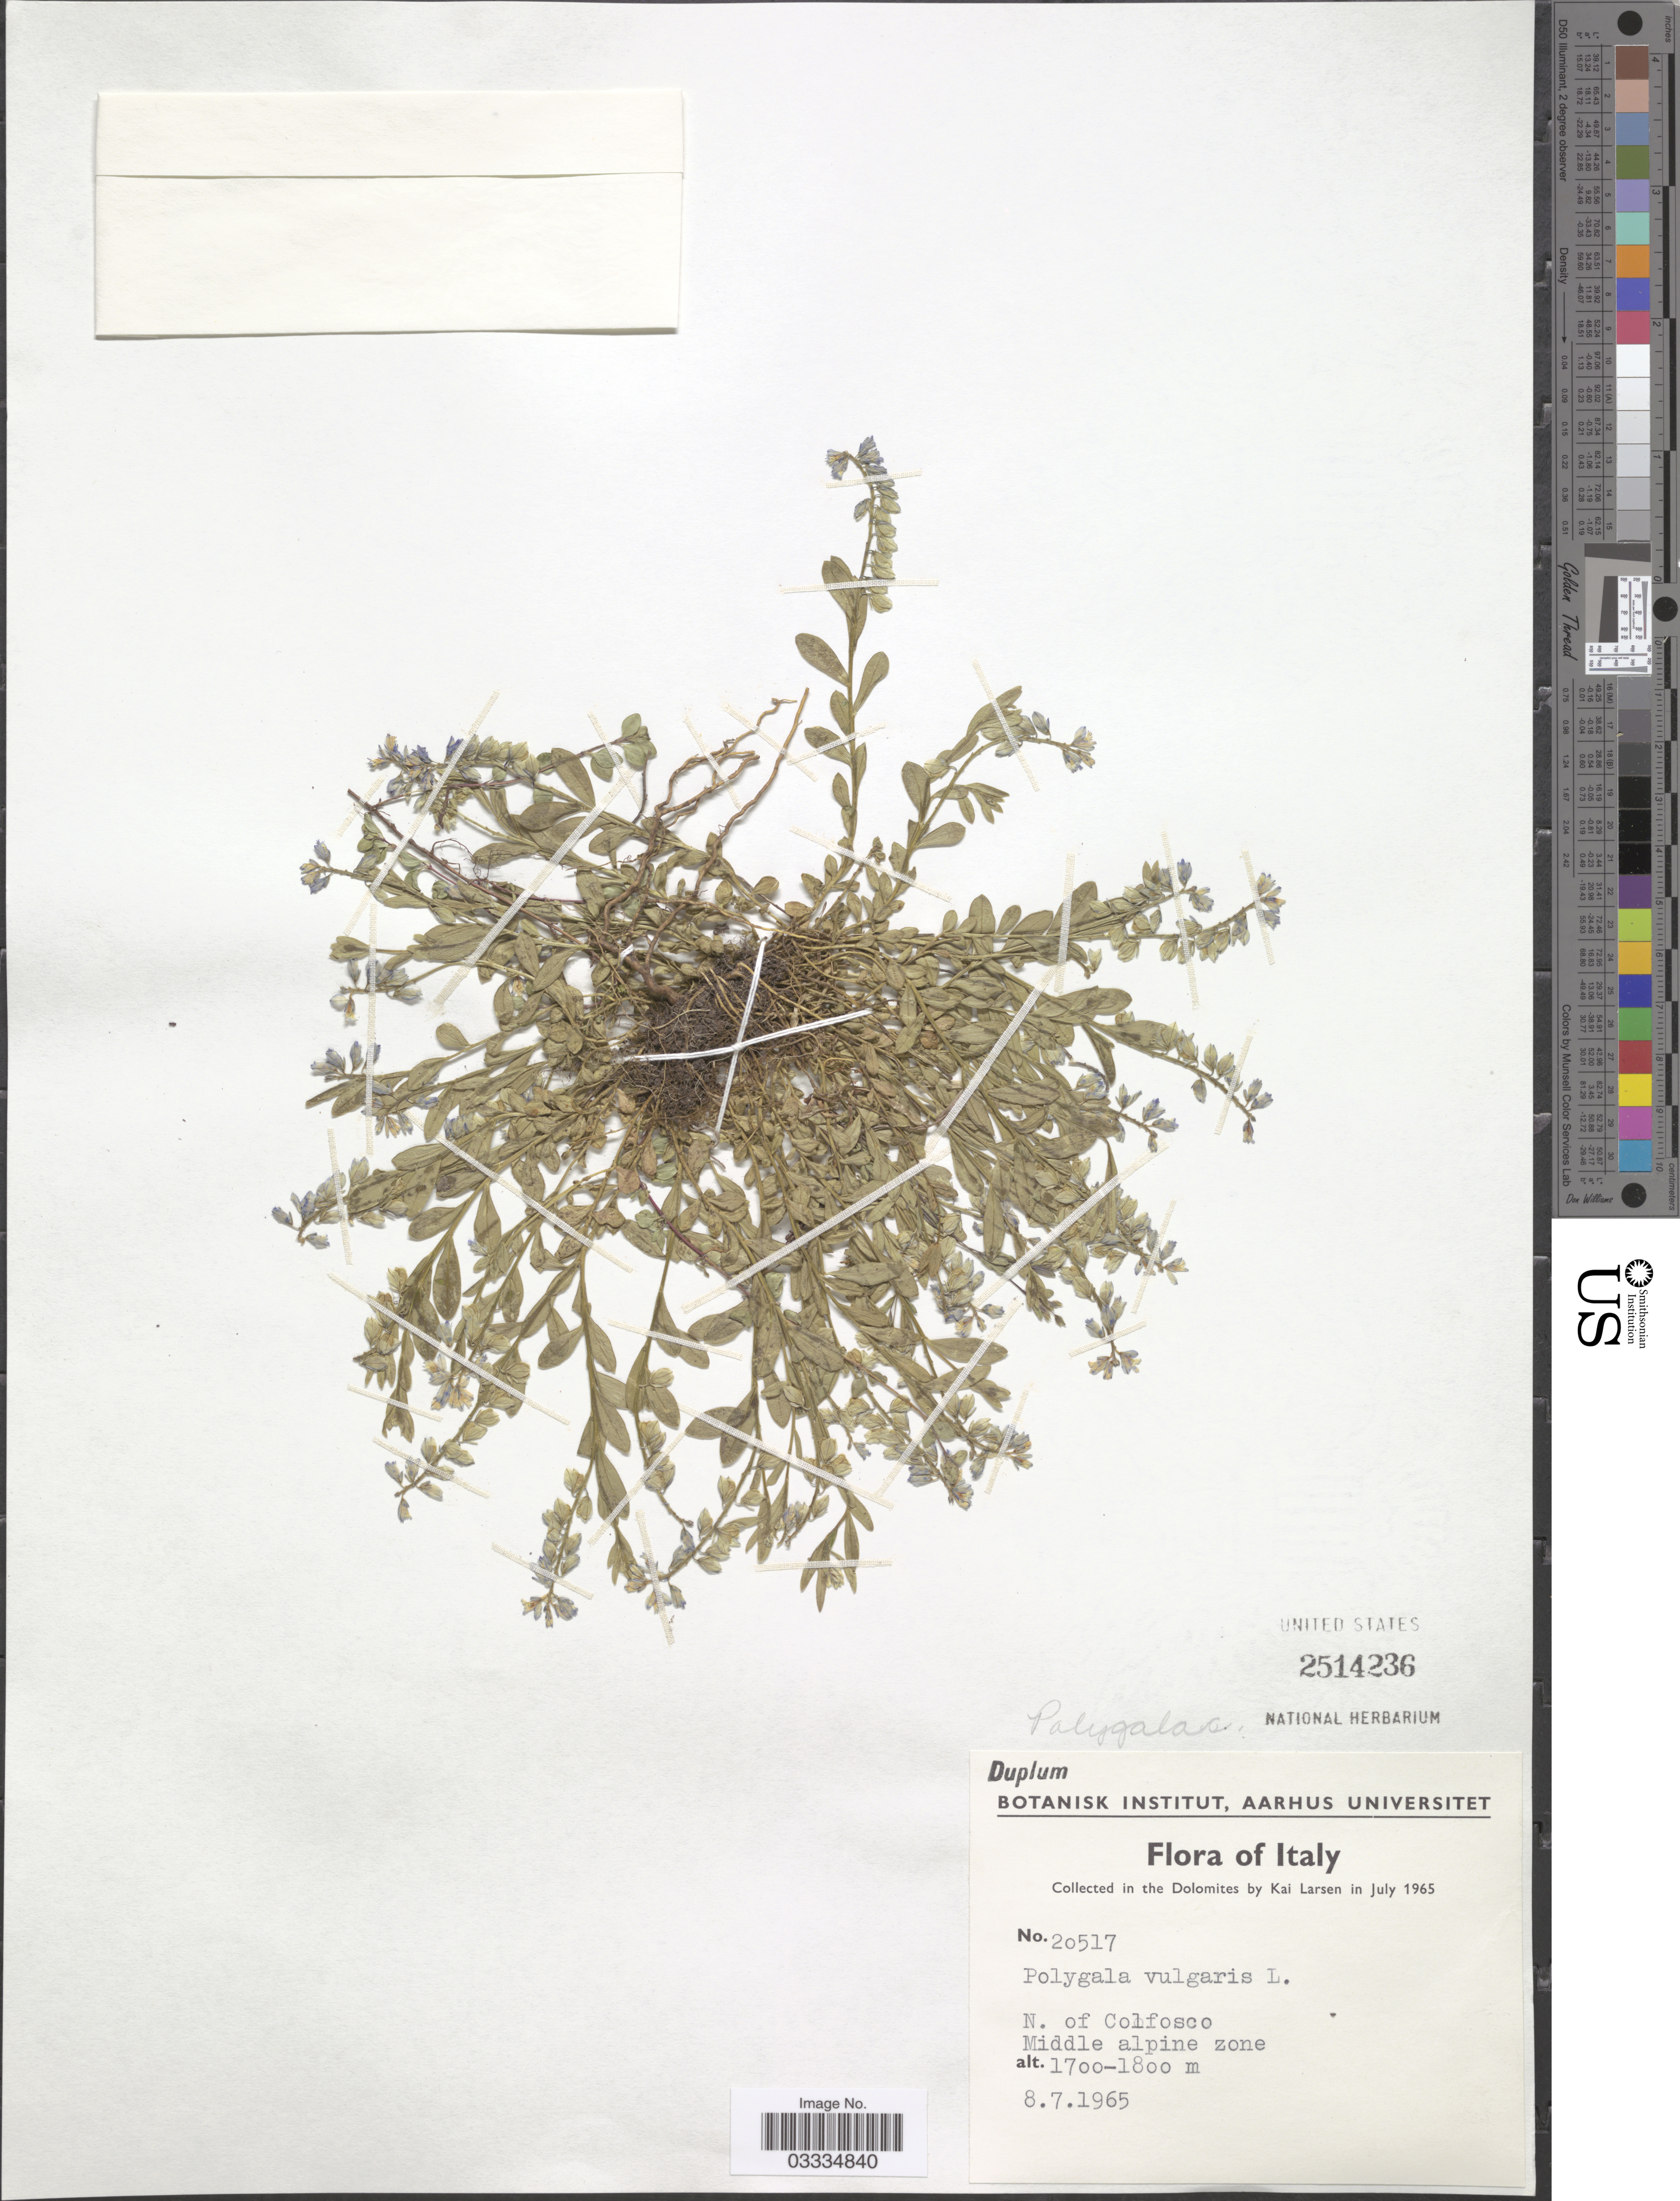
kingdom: Plantae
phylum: Tracheophyta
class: Magnoliopsida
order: Fabales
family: Polygalaceae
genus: Polygala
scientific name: Polygala vulgaris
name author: L.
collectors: K. Larsen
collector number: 20517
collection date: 1965-07-08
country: Italy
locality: Dolomites. N. of Colfosco, Middle alpine zone.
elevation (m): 1700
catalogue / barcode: US 2514236